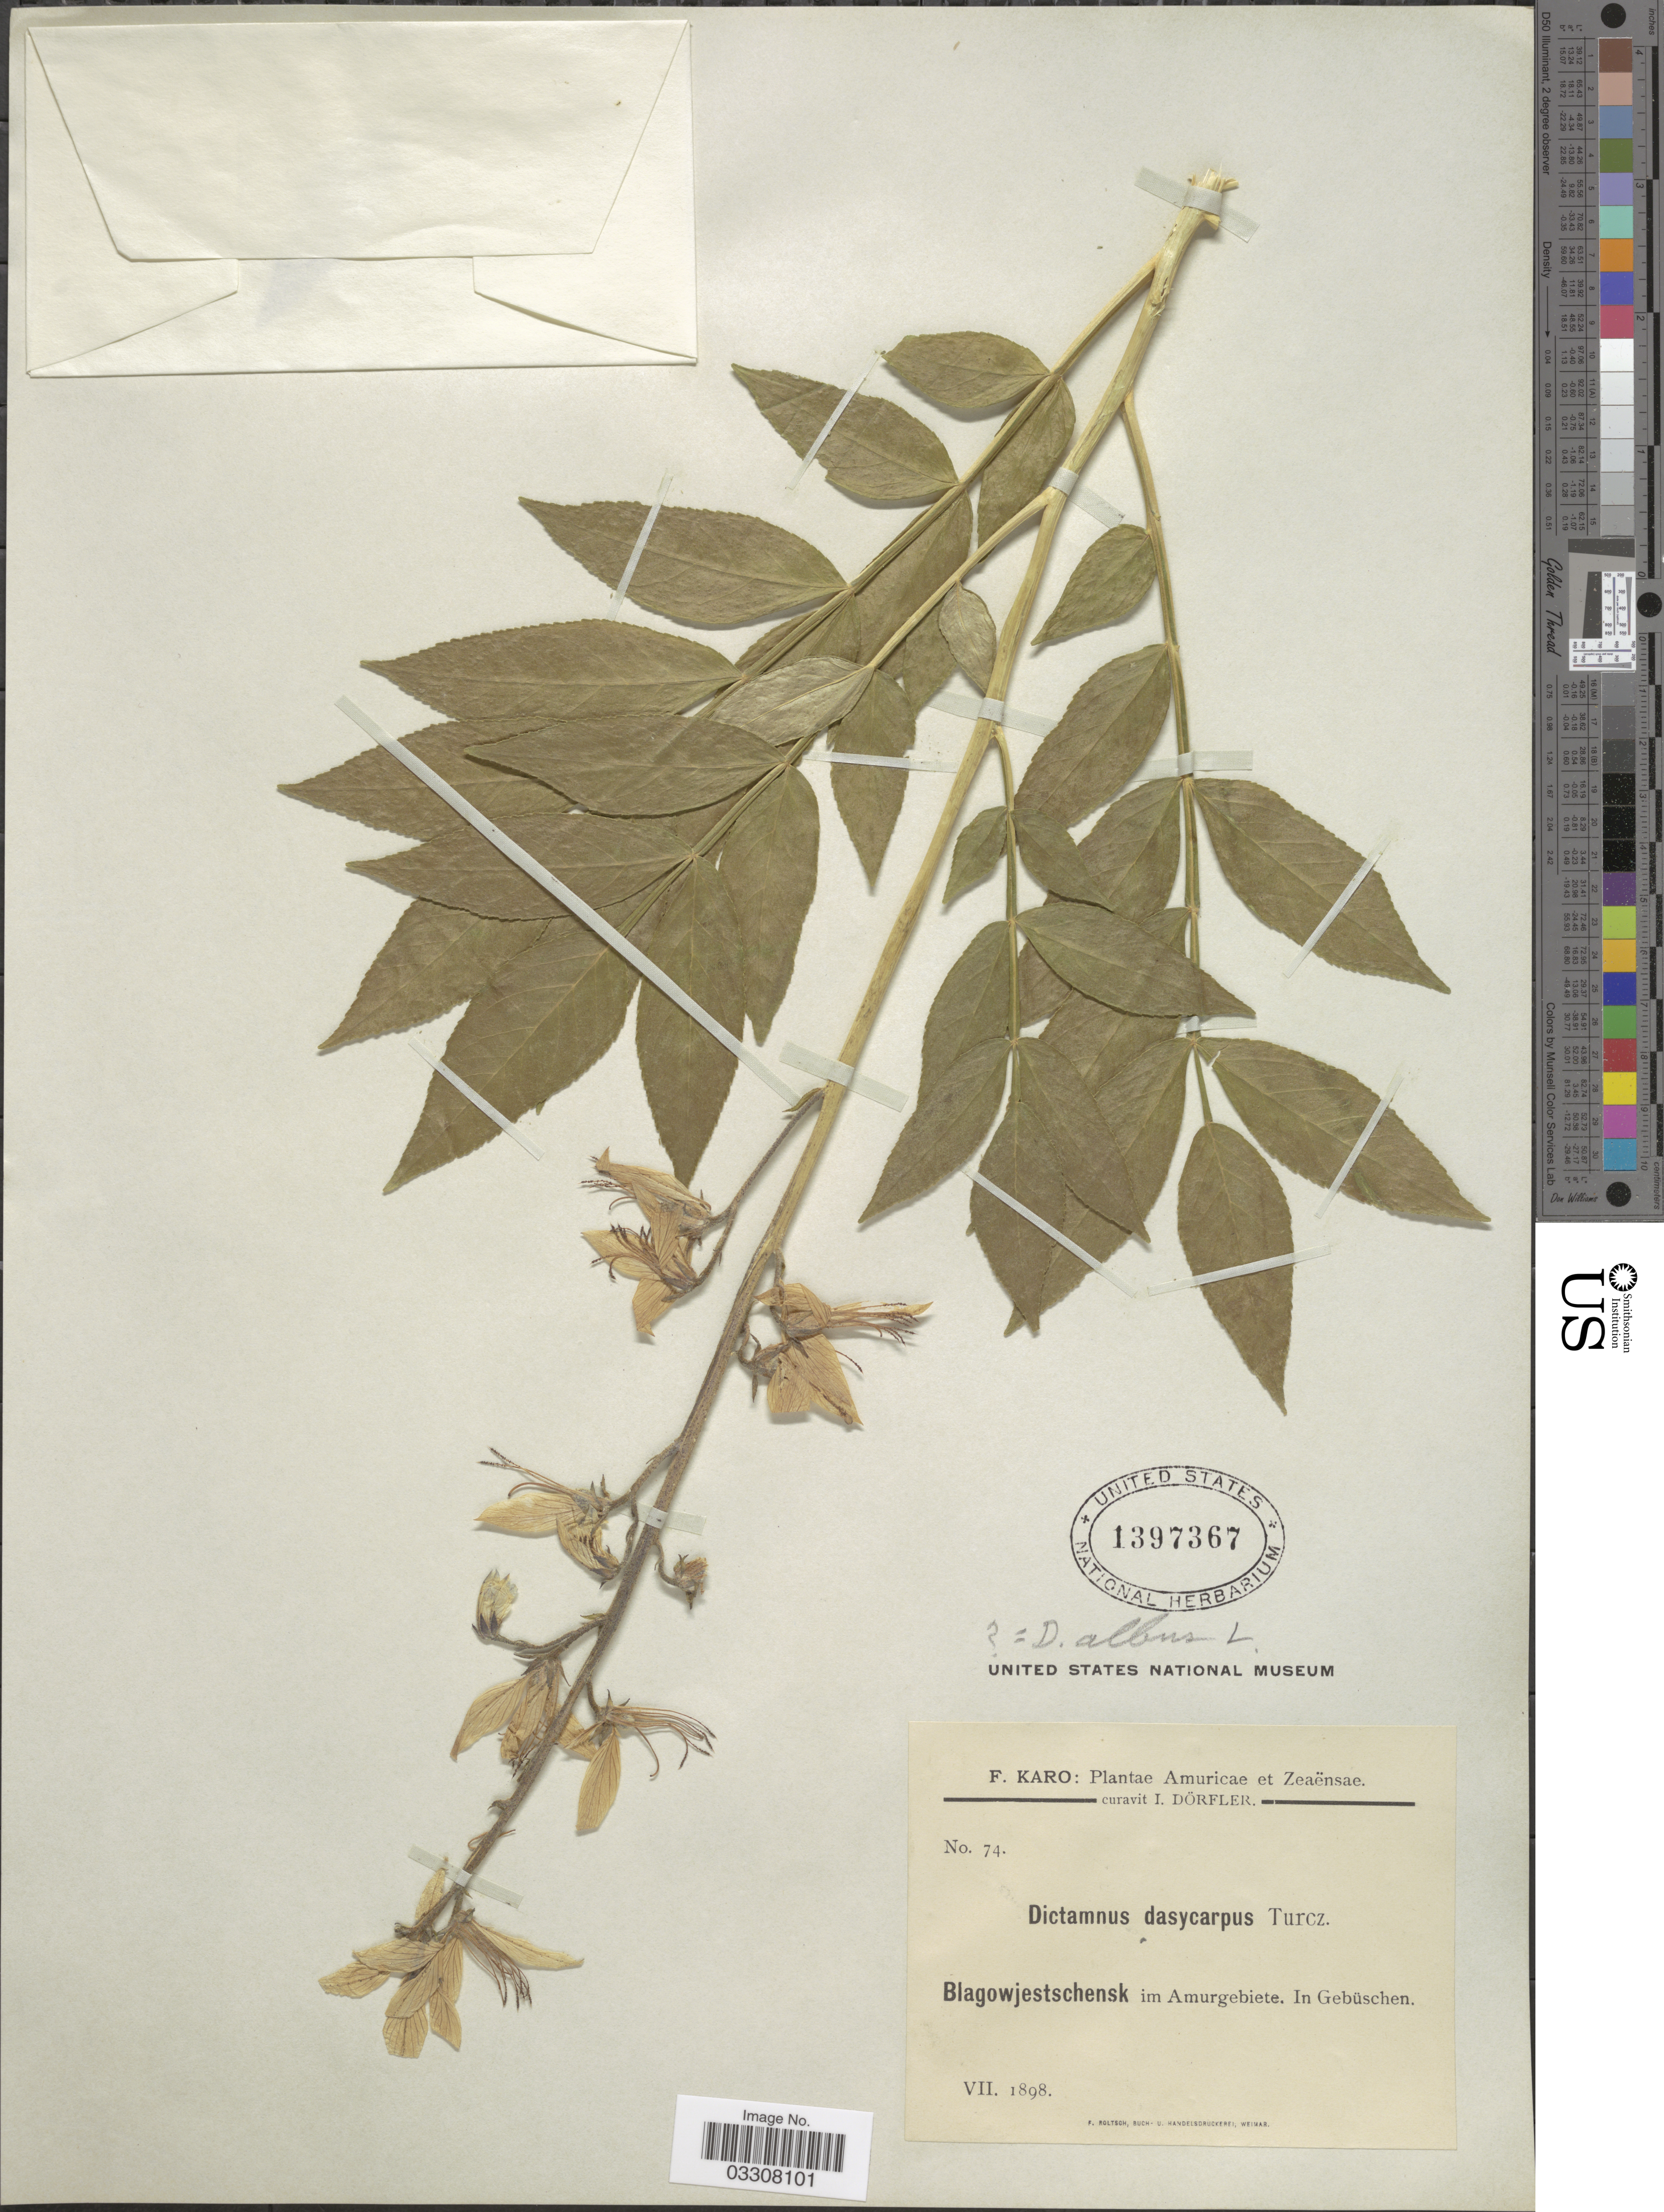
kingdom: Plantae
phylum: Tracheophyta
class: Magnoliopsida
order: Sapindales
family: Rutaceae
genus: Dictamnus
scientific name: Dictamnus albus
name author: L.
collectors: F. Karo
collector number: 74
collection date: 1898-07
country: Russian Federation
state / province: Amur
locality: Amuricae. Blagowjestschensk im Amurgebiete.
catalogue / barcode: US 1397367